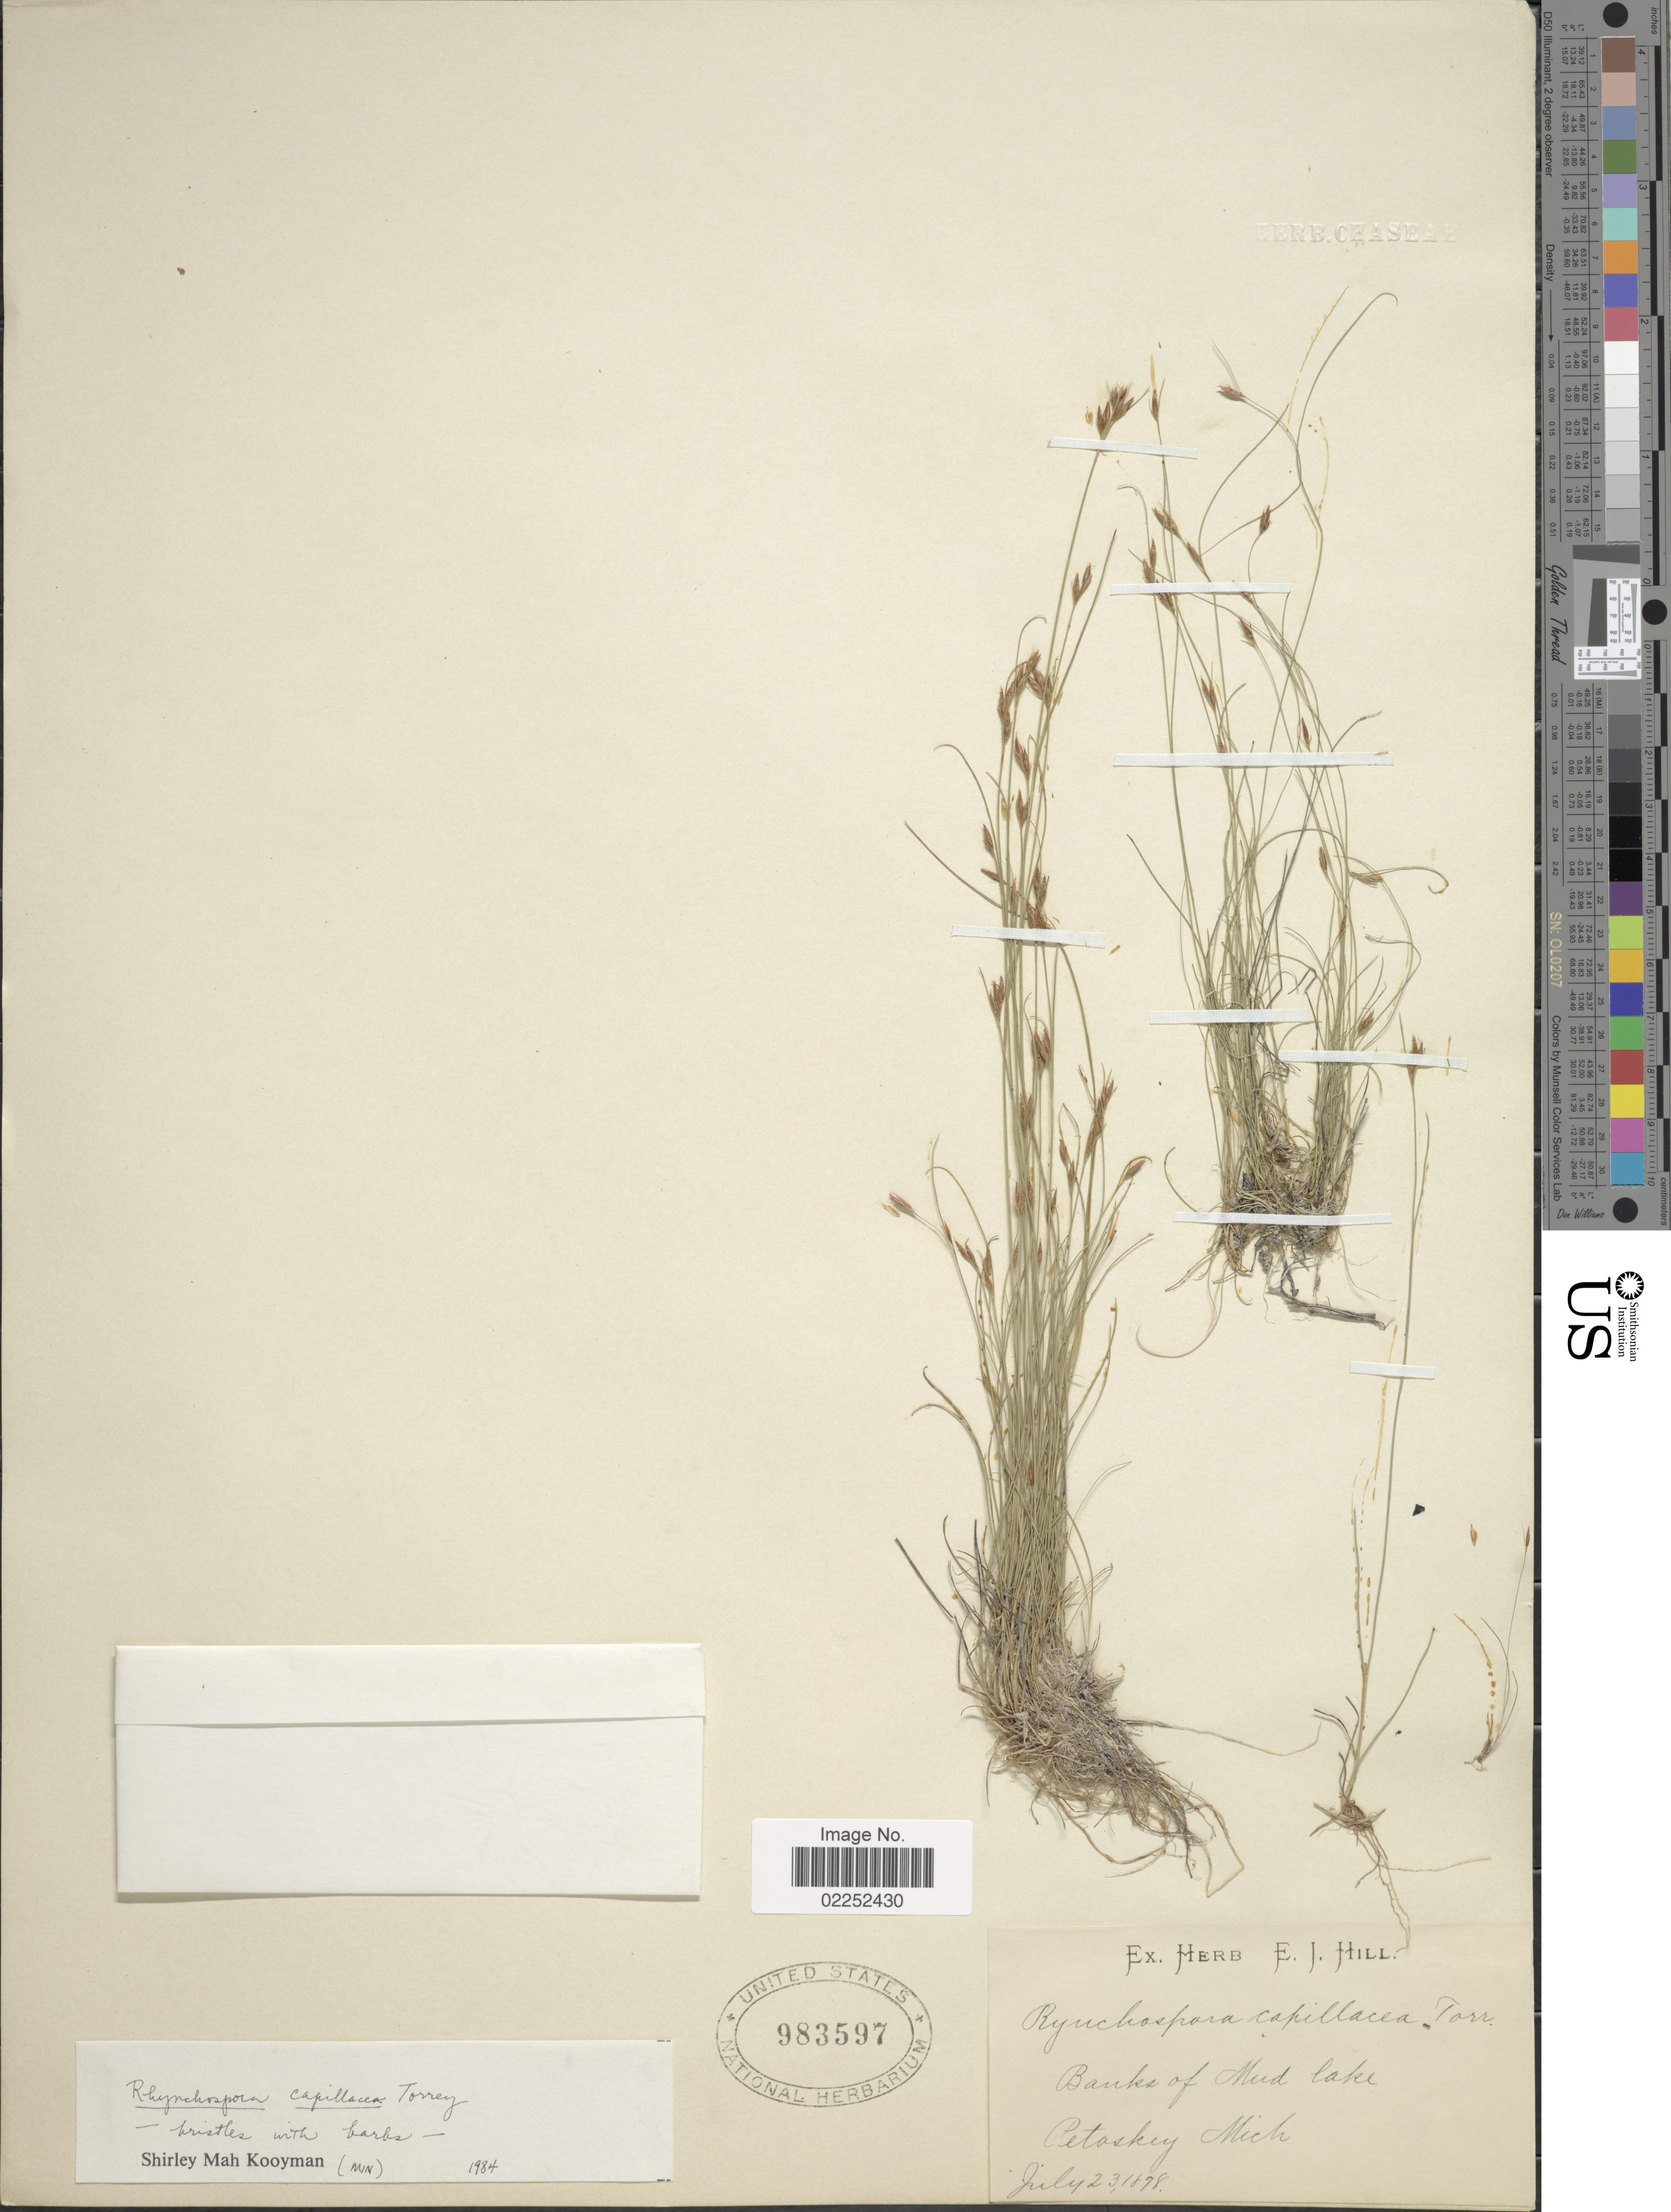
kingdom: Plantae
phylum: Tracheophyta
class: Liliopsida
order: Poales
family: Cyperaceae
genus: Rhynchospora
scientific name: Rhynchospora capillacea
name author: Torr.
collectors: ex herb. E.J. Hill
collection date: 1878-07-23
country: United States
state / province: Michigan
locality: Banks of Mud lake, Petoskey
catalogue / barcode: US 983597